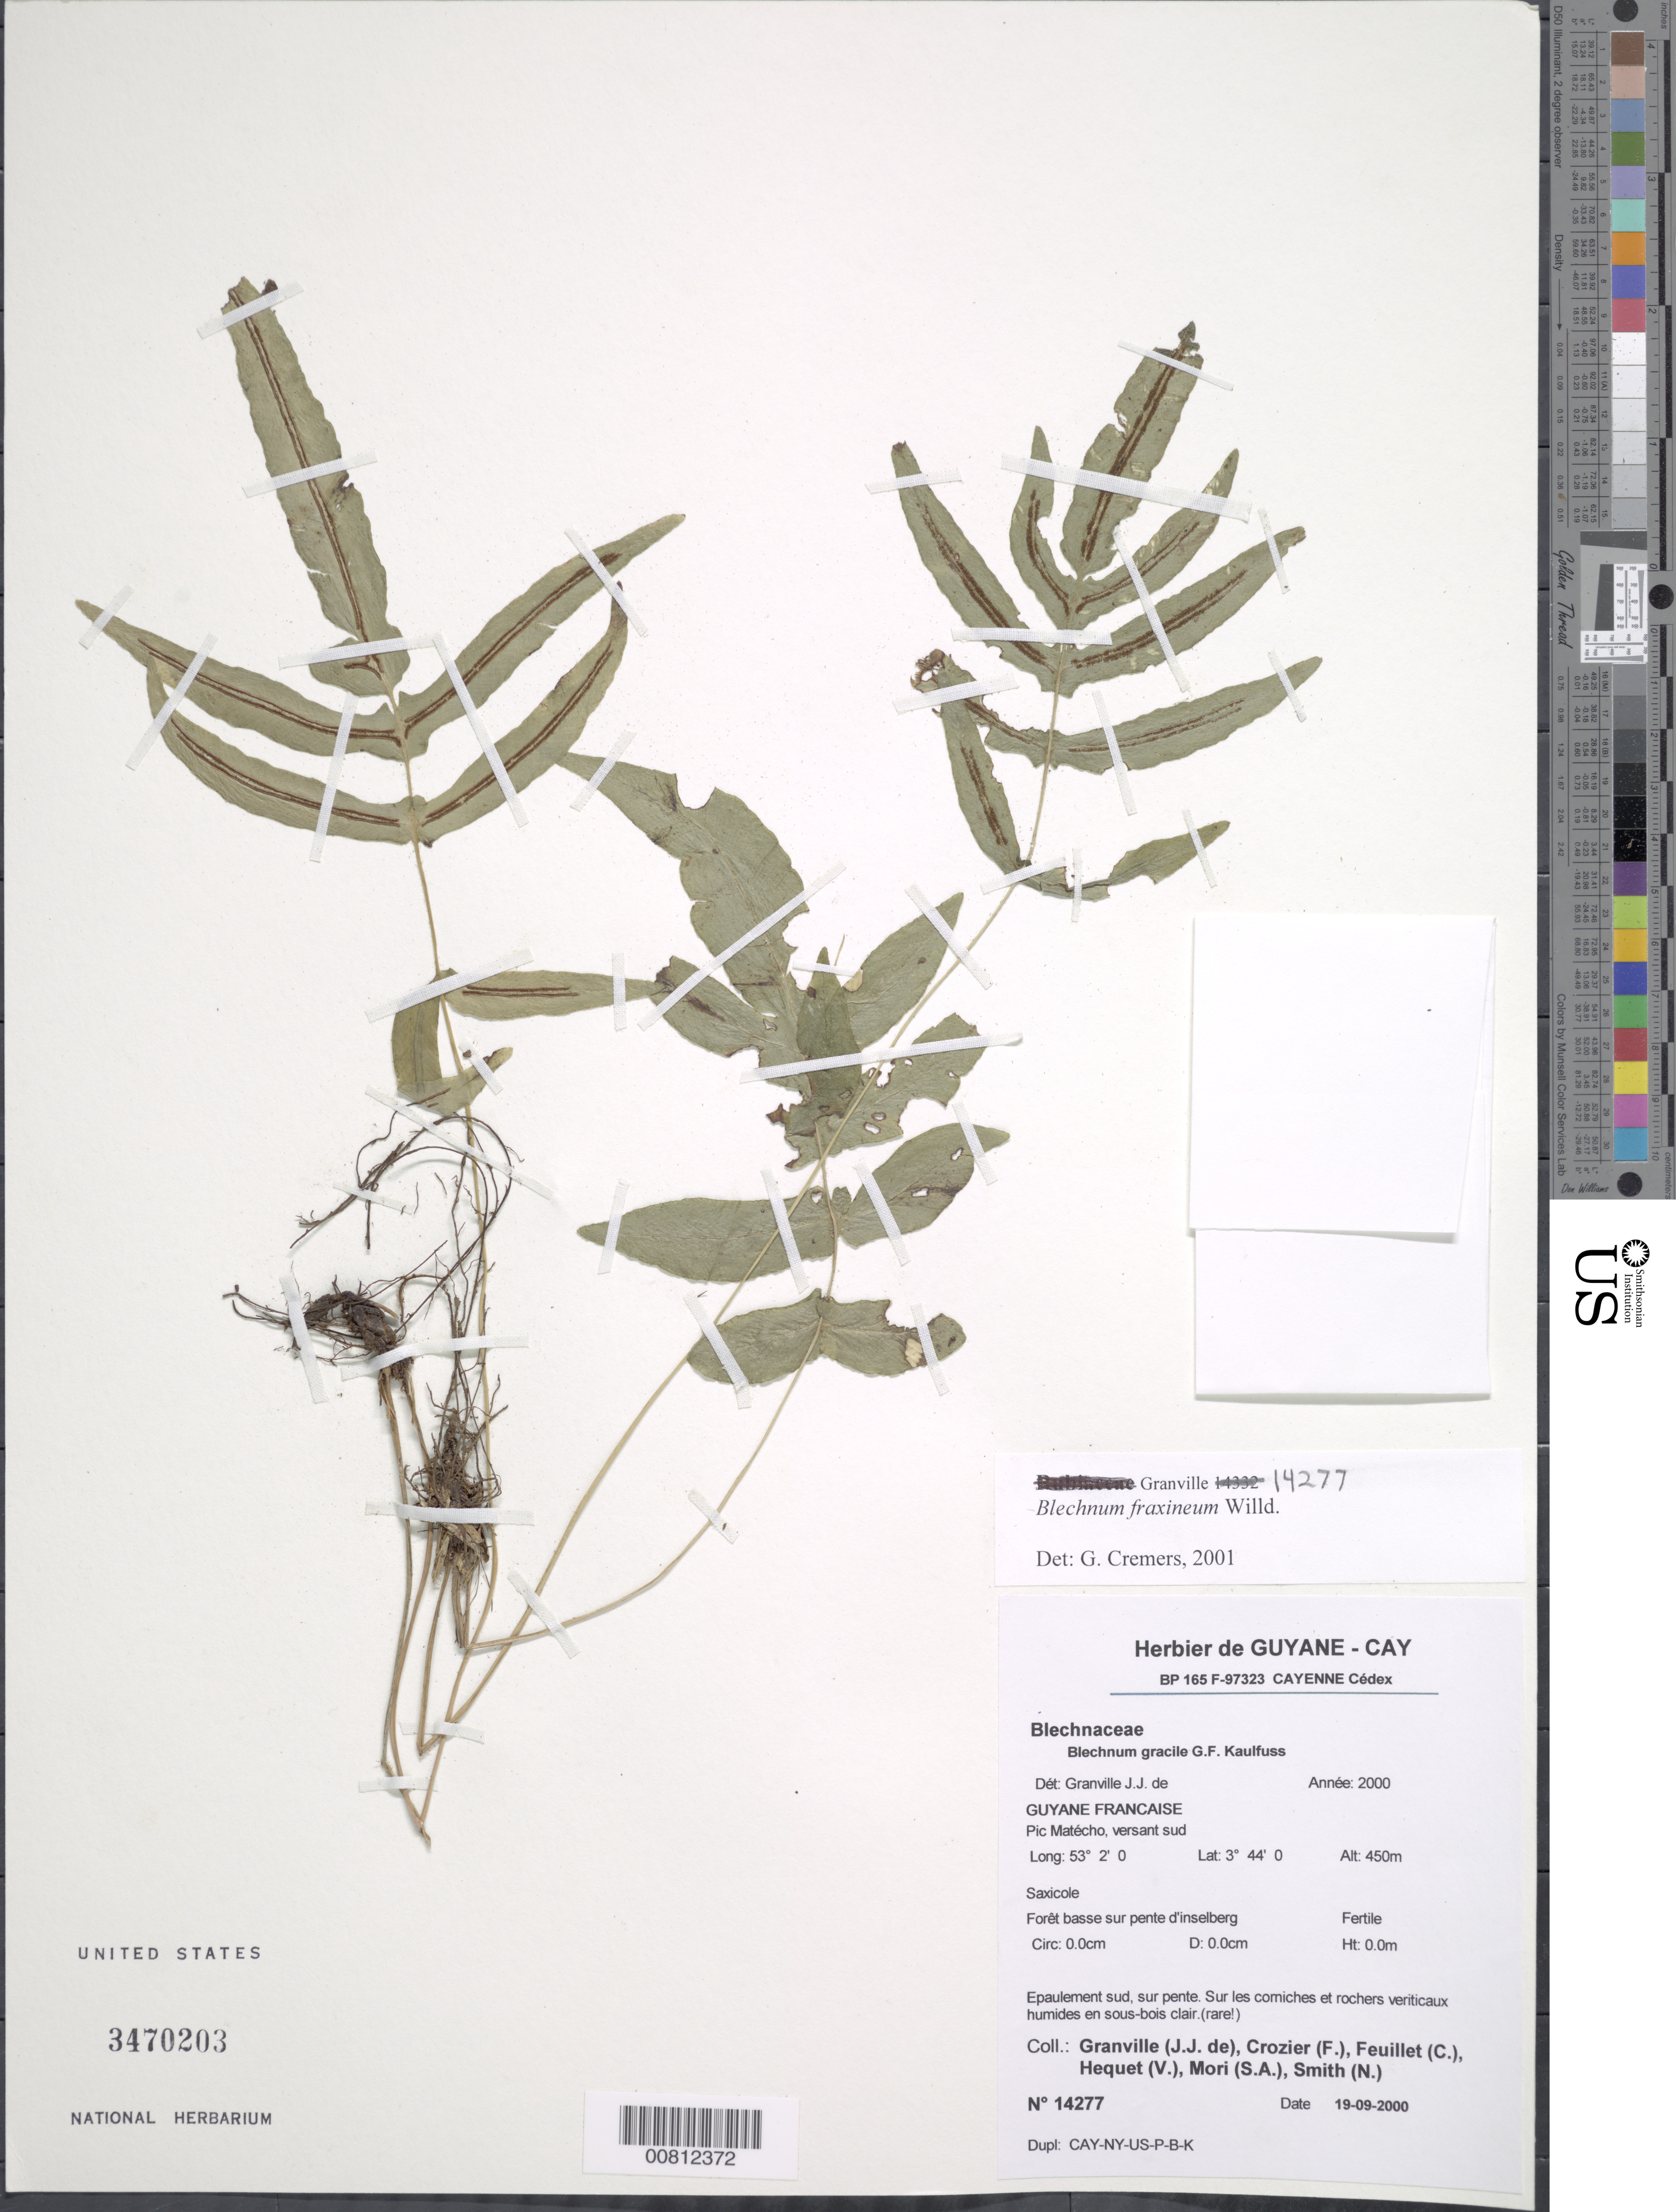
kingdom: Plantae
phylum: Tracheophyta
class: Polypodiopsida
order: Polypodiales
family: Blechnaceae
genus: Blechnum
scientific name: Blechnum x fraxineum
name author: Willd.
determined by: Cremers, Georges A.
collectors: J.-J. de Granville, F. Crozier, C. Feuillet, V. Hequet, S. Mori & N. Smith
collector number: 14277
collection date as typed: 19-Sep-00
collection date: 2000-09-19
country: French Guiana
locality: Pic Matécho, versant sud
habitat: Sur les comiches et rochers veriticaux humides en sous-bois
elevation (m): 450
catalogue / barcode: US 3470203